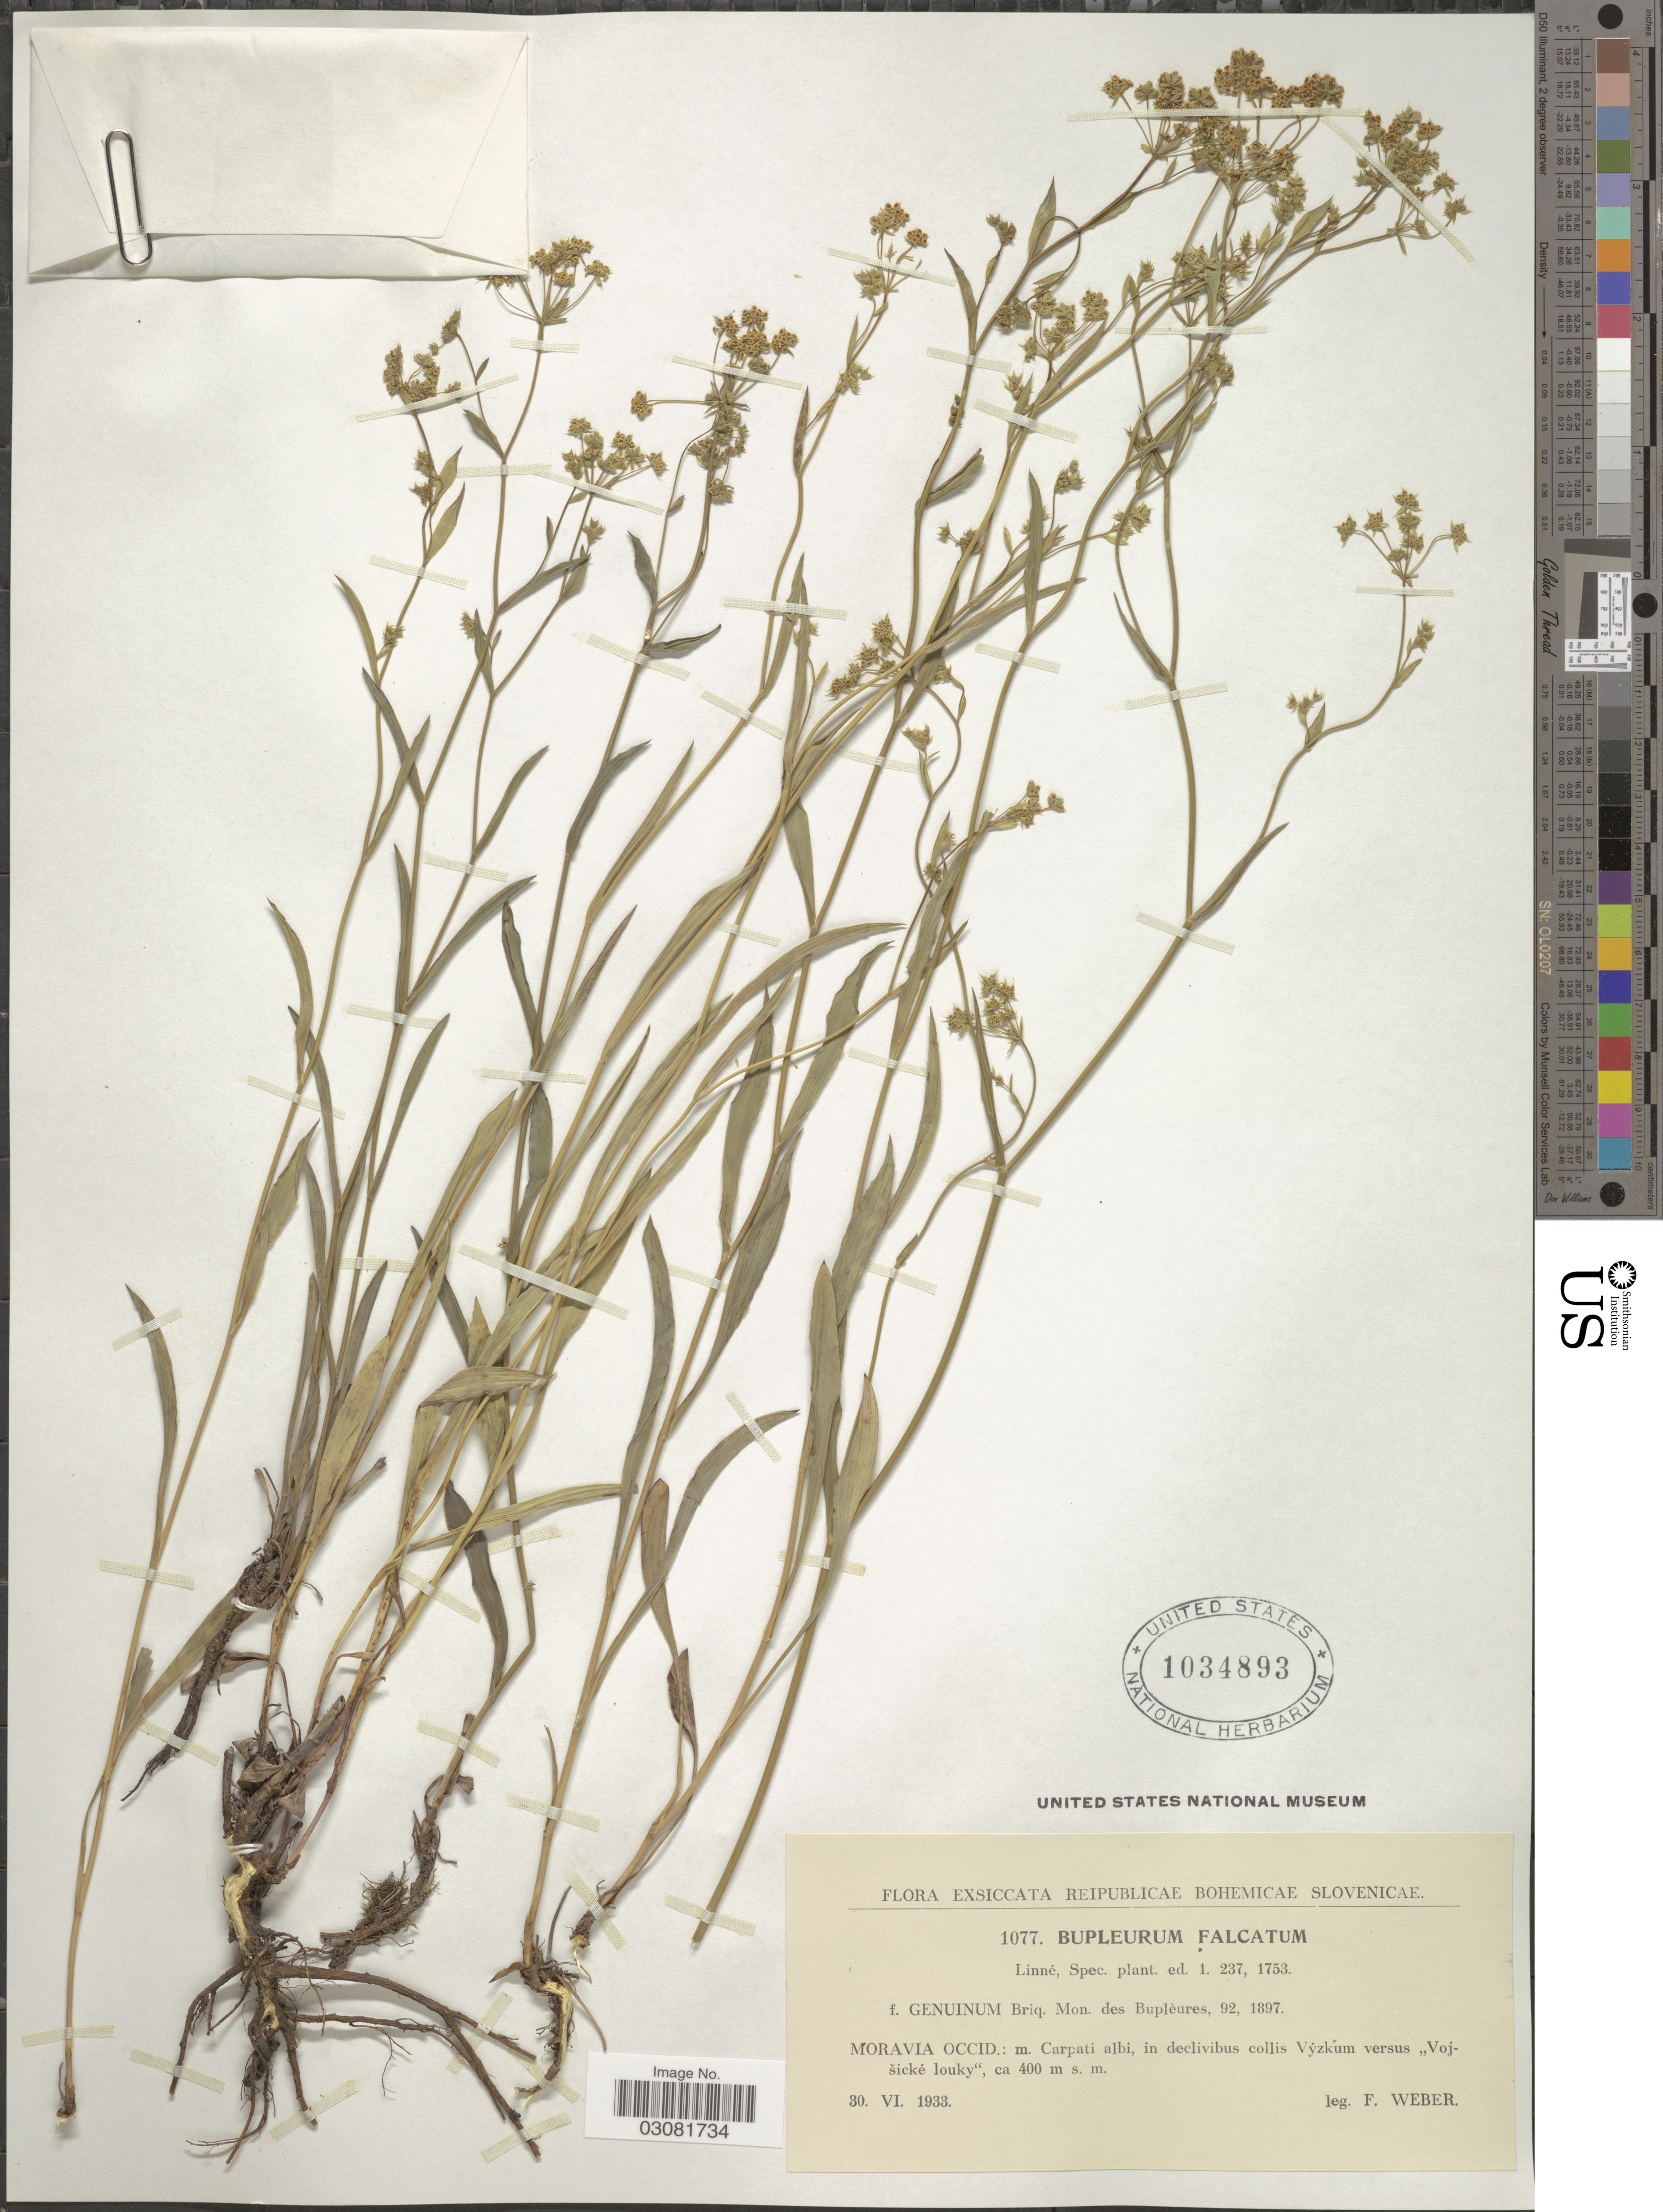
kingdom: Plantae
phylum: Tracheophyta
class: Magnoliopsida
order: Apiales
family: Apiaceae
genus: Bupleurum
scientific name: Bupleurum falcatum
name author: L.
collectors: F. Weber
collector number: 1077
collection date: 1933-06-30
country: Czechia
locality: Reipublicae Bohemicae Slovenicae, Moravia Occid.: m. Carpati albi, in declivibus collis Výzkum versus "Voksické louky".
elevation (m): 400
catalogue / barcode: US 1034893